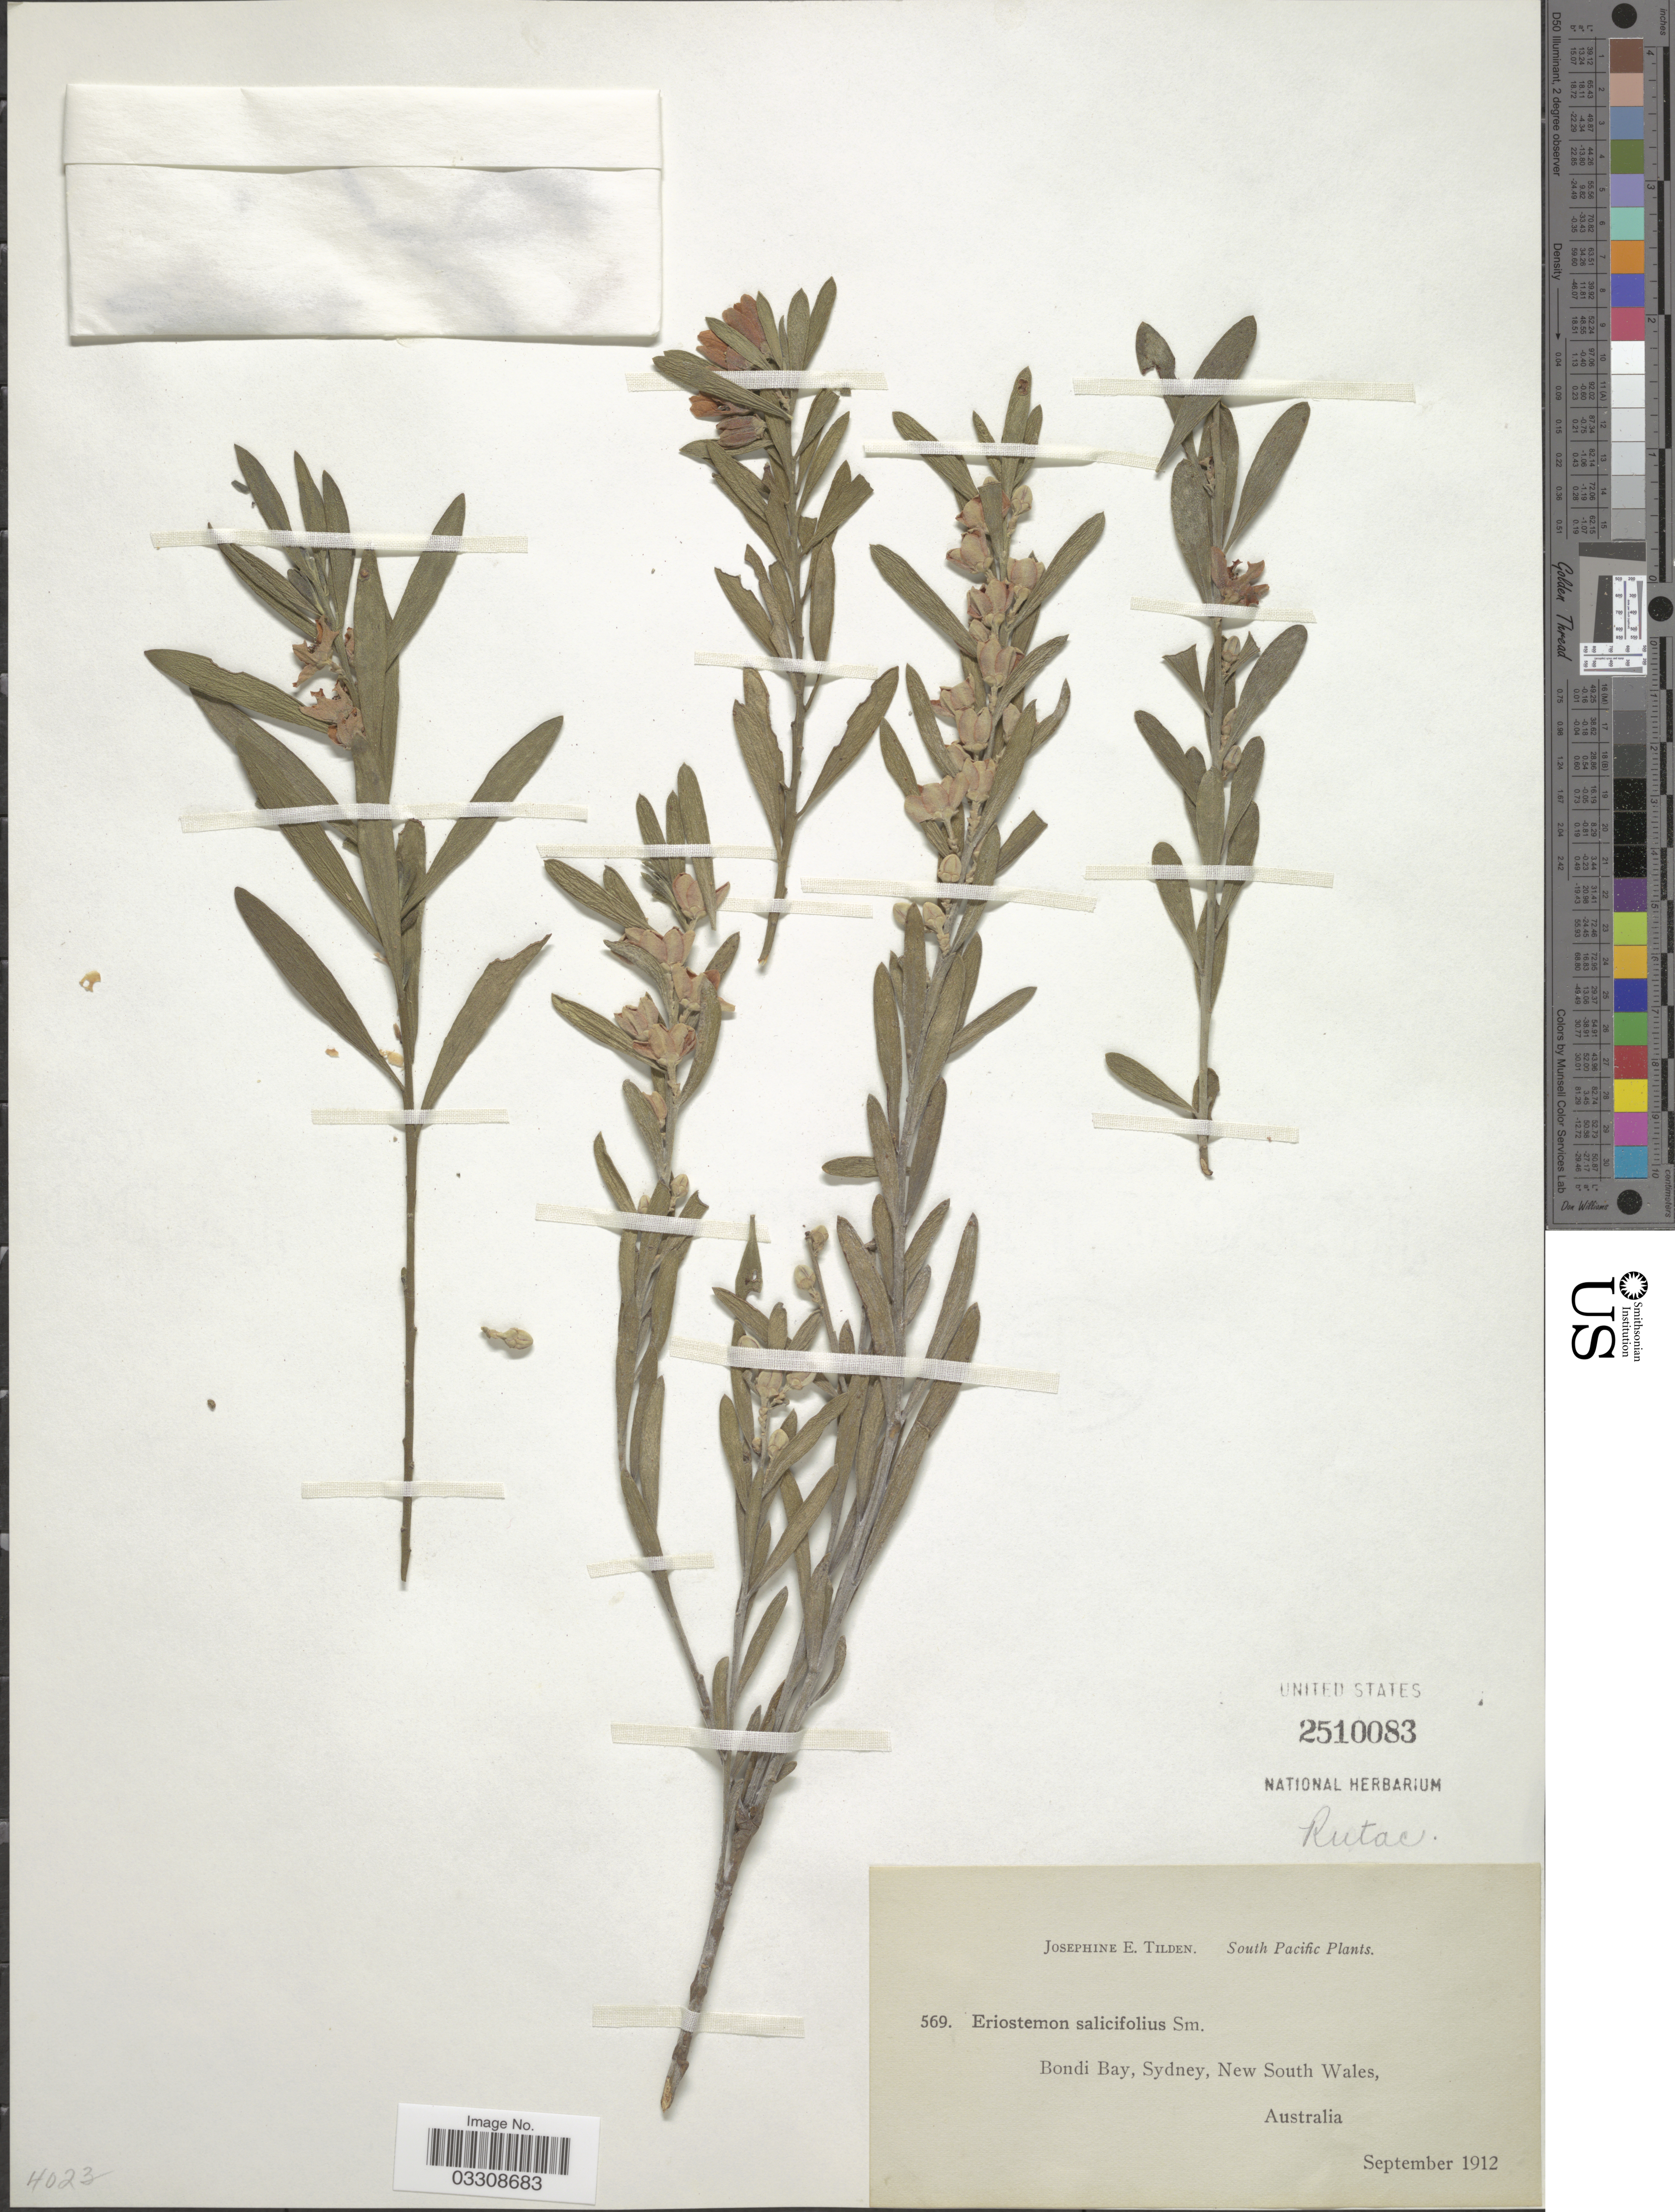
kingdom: Plantae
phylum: Tracheophyta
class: Magnoliopsida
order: Sapindales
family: Rutaceae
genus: Eriostemon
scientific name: Eriostemon salicifollus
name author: Sm.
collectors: J. E. Tilden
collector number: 569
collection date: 1912-09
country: Australia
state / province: New South Wales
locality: South Pacific, Bondi Bay, Sydney.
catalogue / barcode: US 2510083